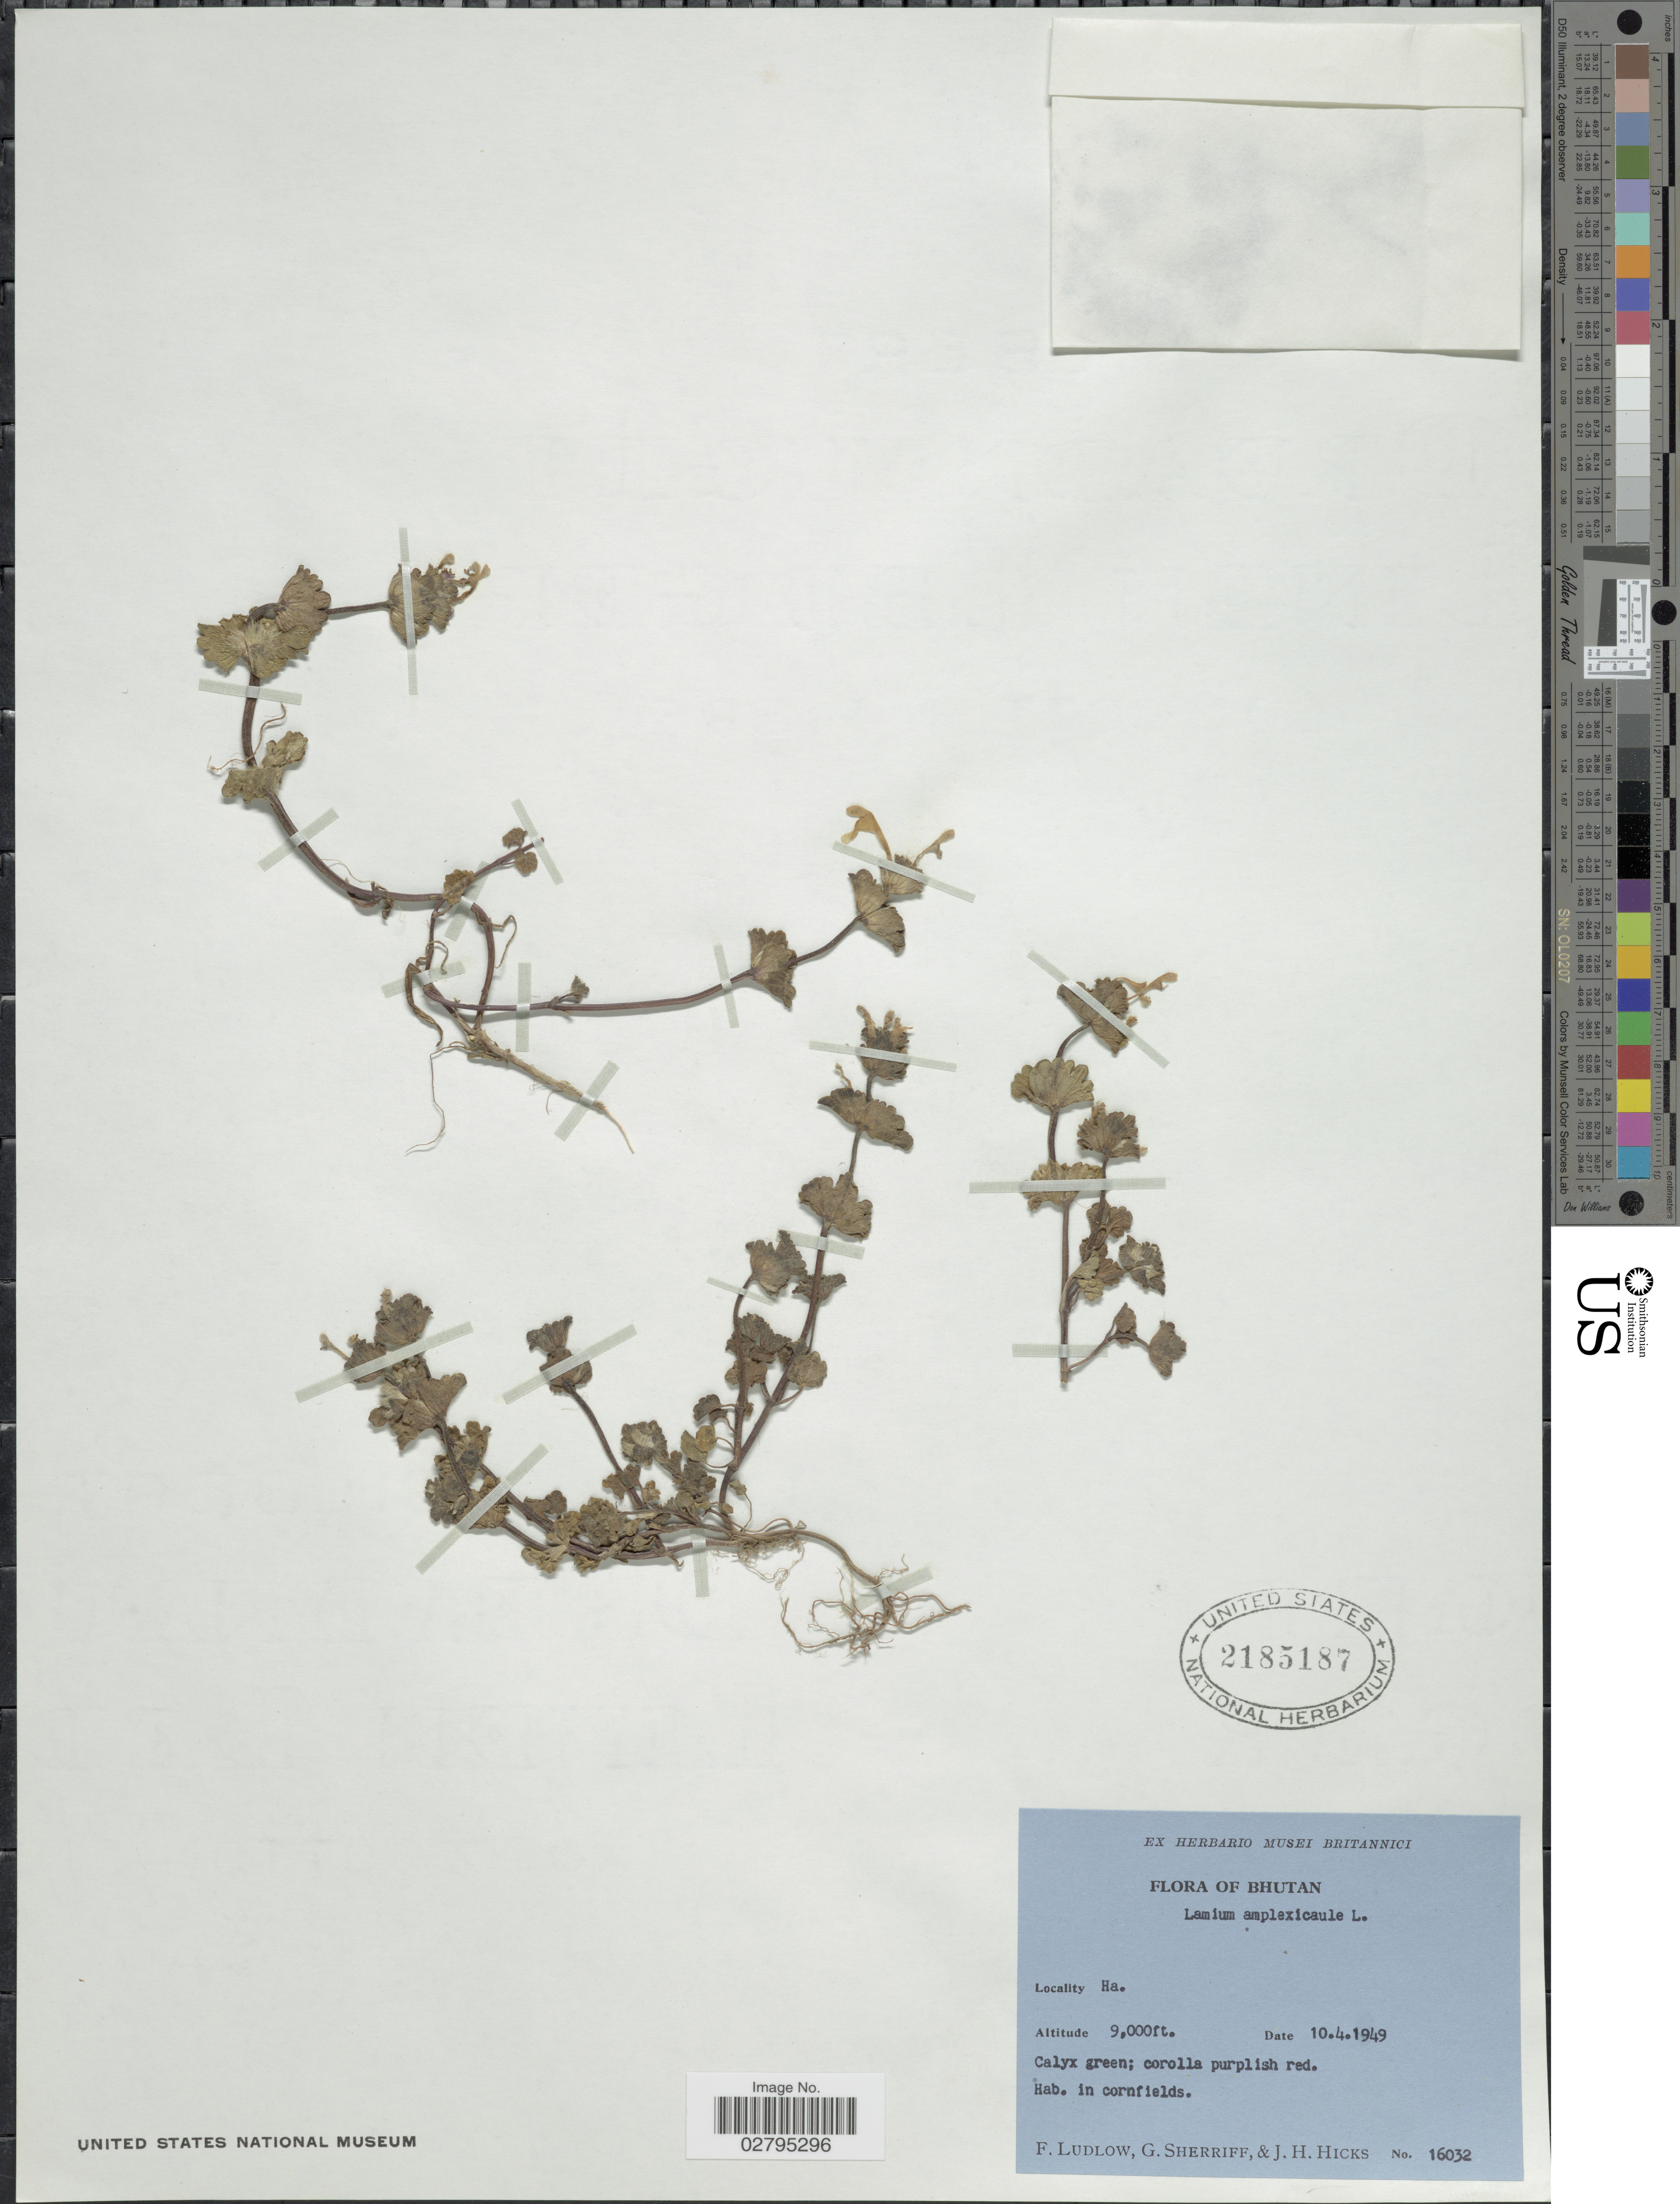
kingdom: Plantae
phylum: Tracheophyta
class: Magnoliopsida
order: Lamiales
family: Lamiaceae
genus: Lamium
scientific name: Lamium amplexicaule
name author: L.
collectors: F. Ludlow, G. Sherriff & J. H. Hicks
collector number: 16032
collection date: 1949-04-10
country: Bhutan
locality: Bhutan, Ha.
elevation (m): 2743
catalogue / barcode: US 2185187